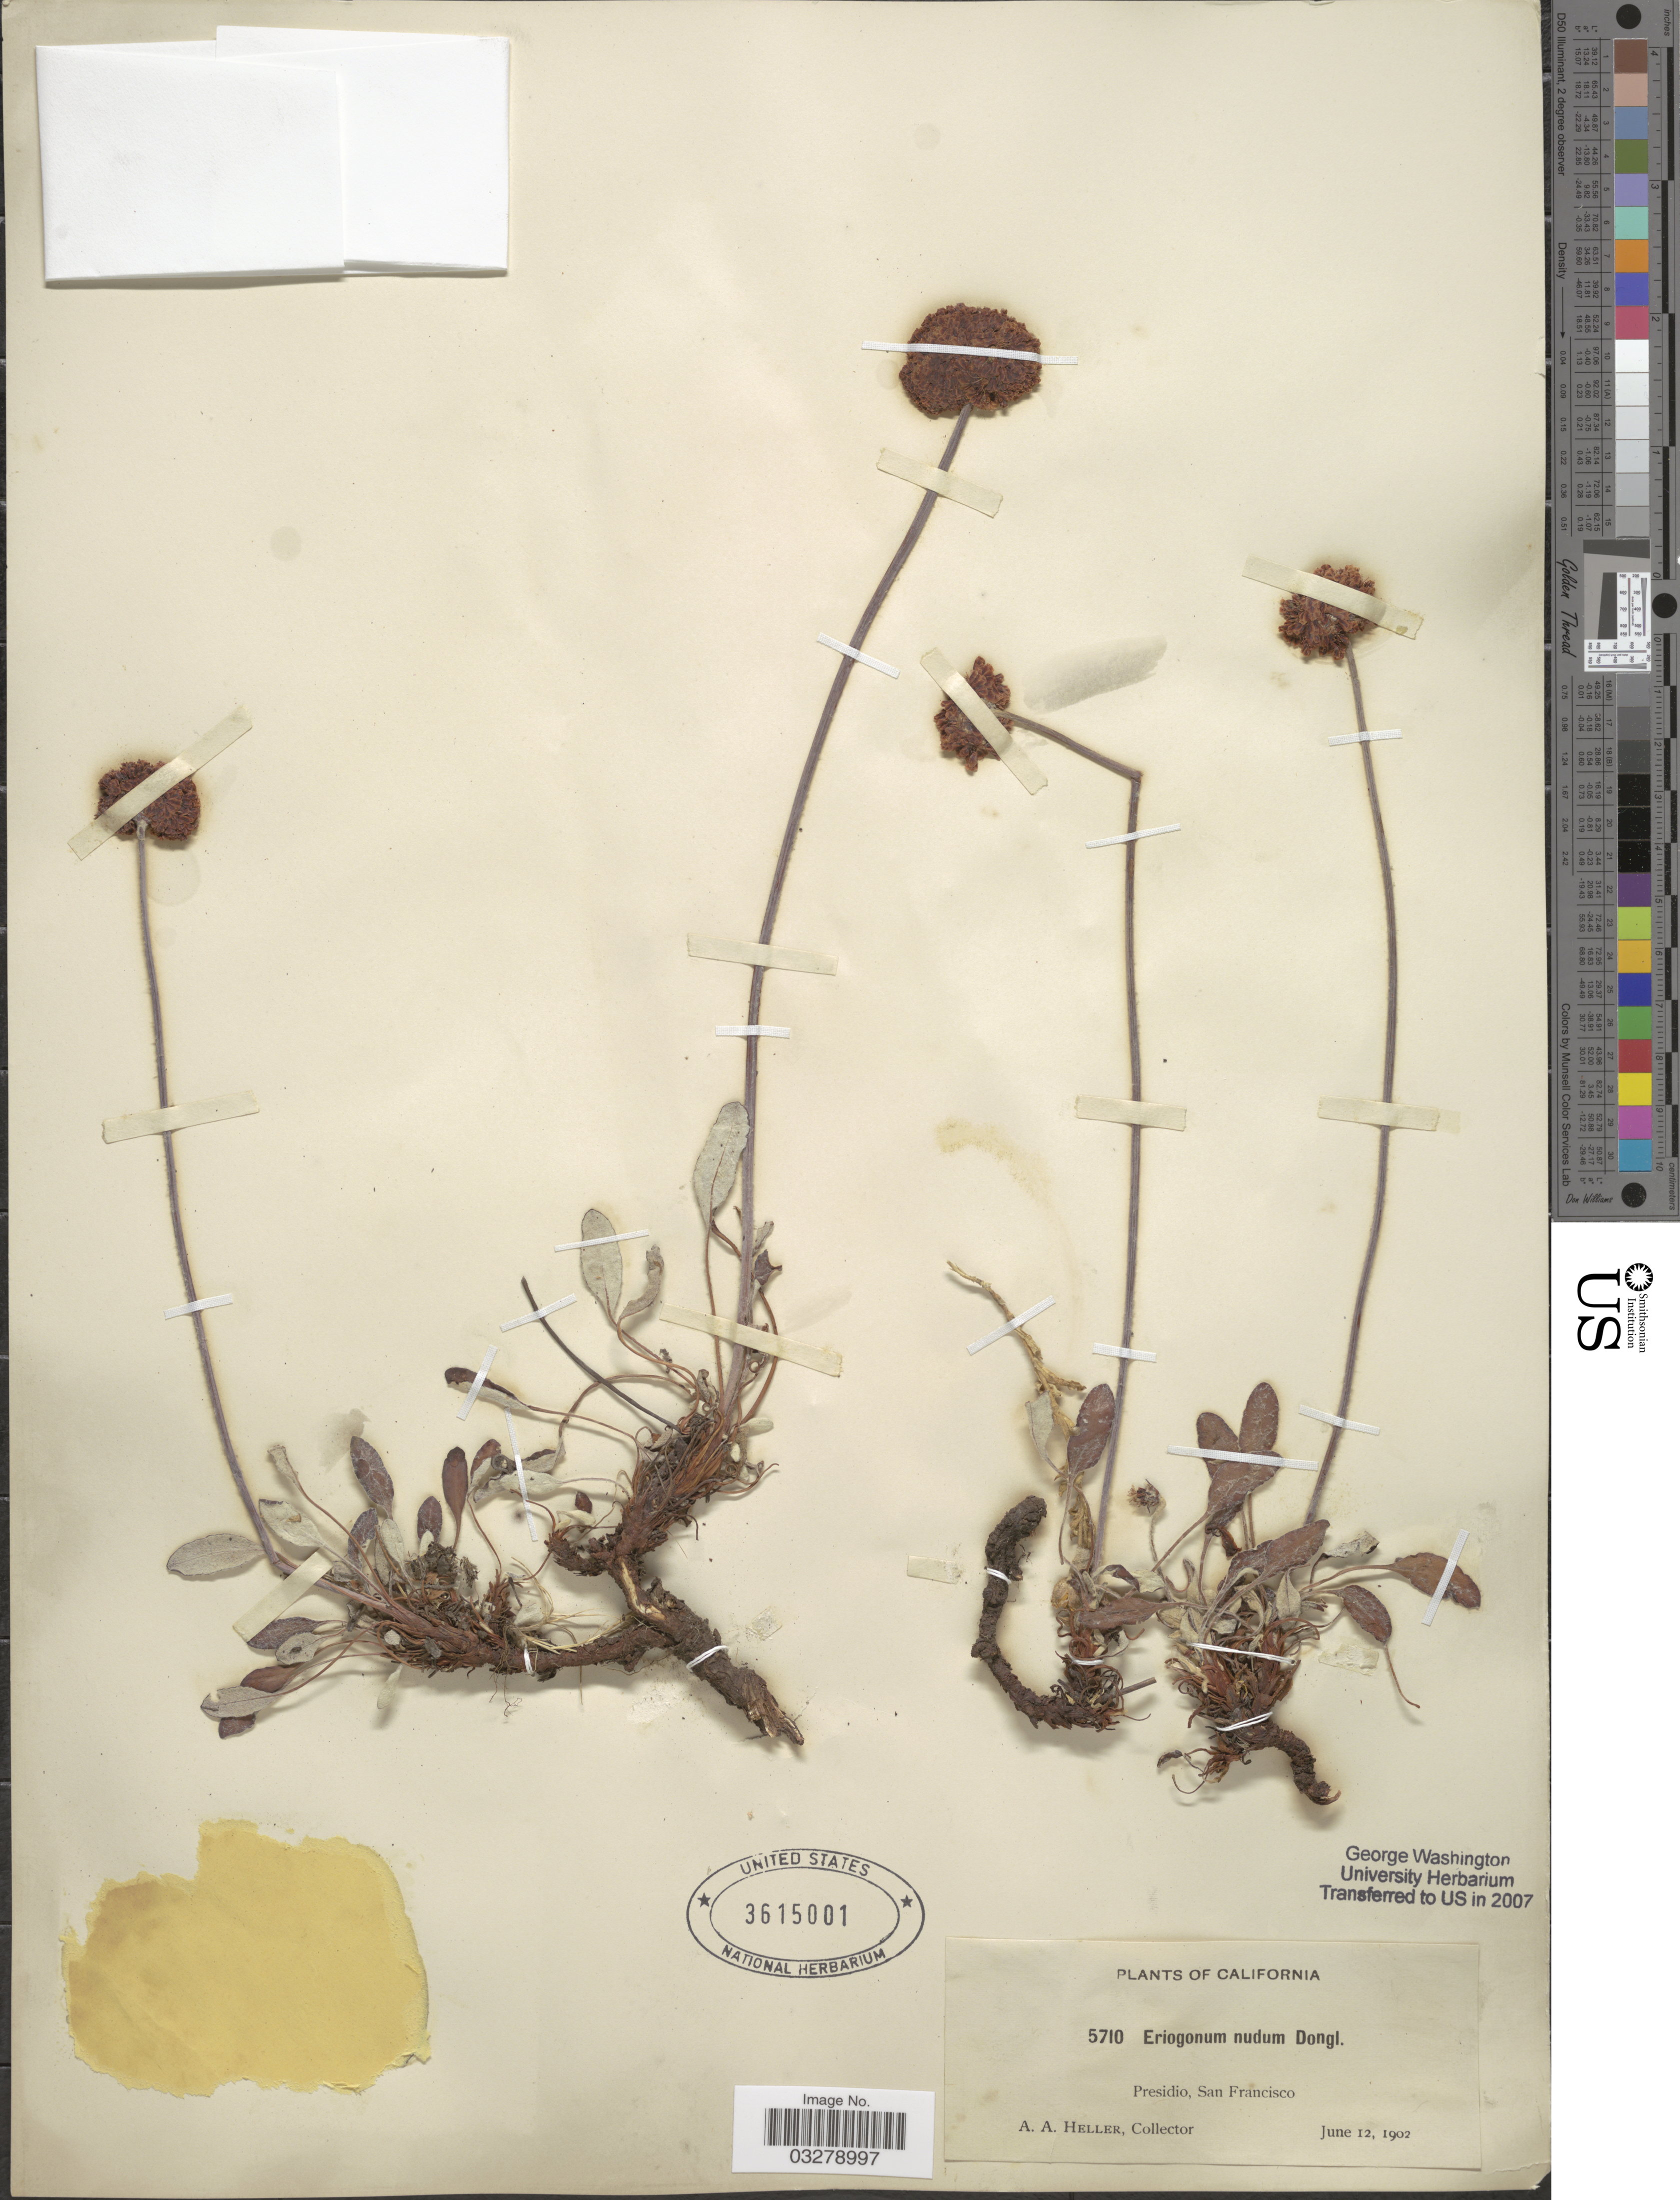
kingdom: Plantae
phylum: Tracheophyta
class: Magnoliopsida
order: Caryophyllales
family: Polygonaceae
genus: Eriogonum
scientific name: Eriogonum nudum var. nudum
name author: Douglas ex Benth.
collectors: A. A. Heller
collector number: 5710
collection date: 1902-06-12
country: United States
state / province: California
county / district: San Francisco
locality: Presidio, San Francisco.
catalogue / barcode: US 3615001